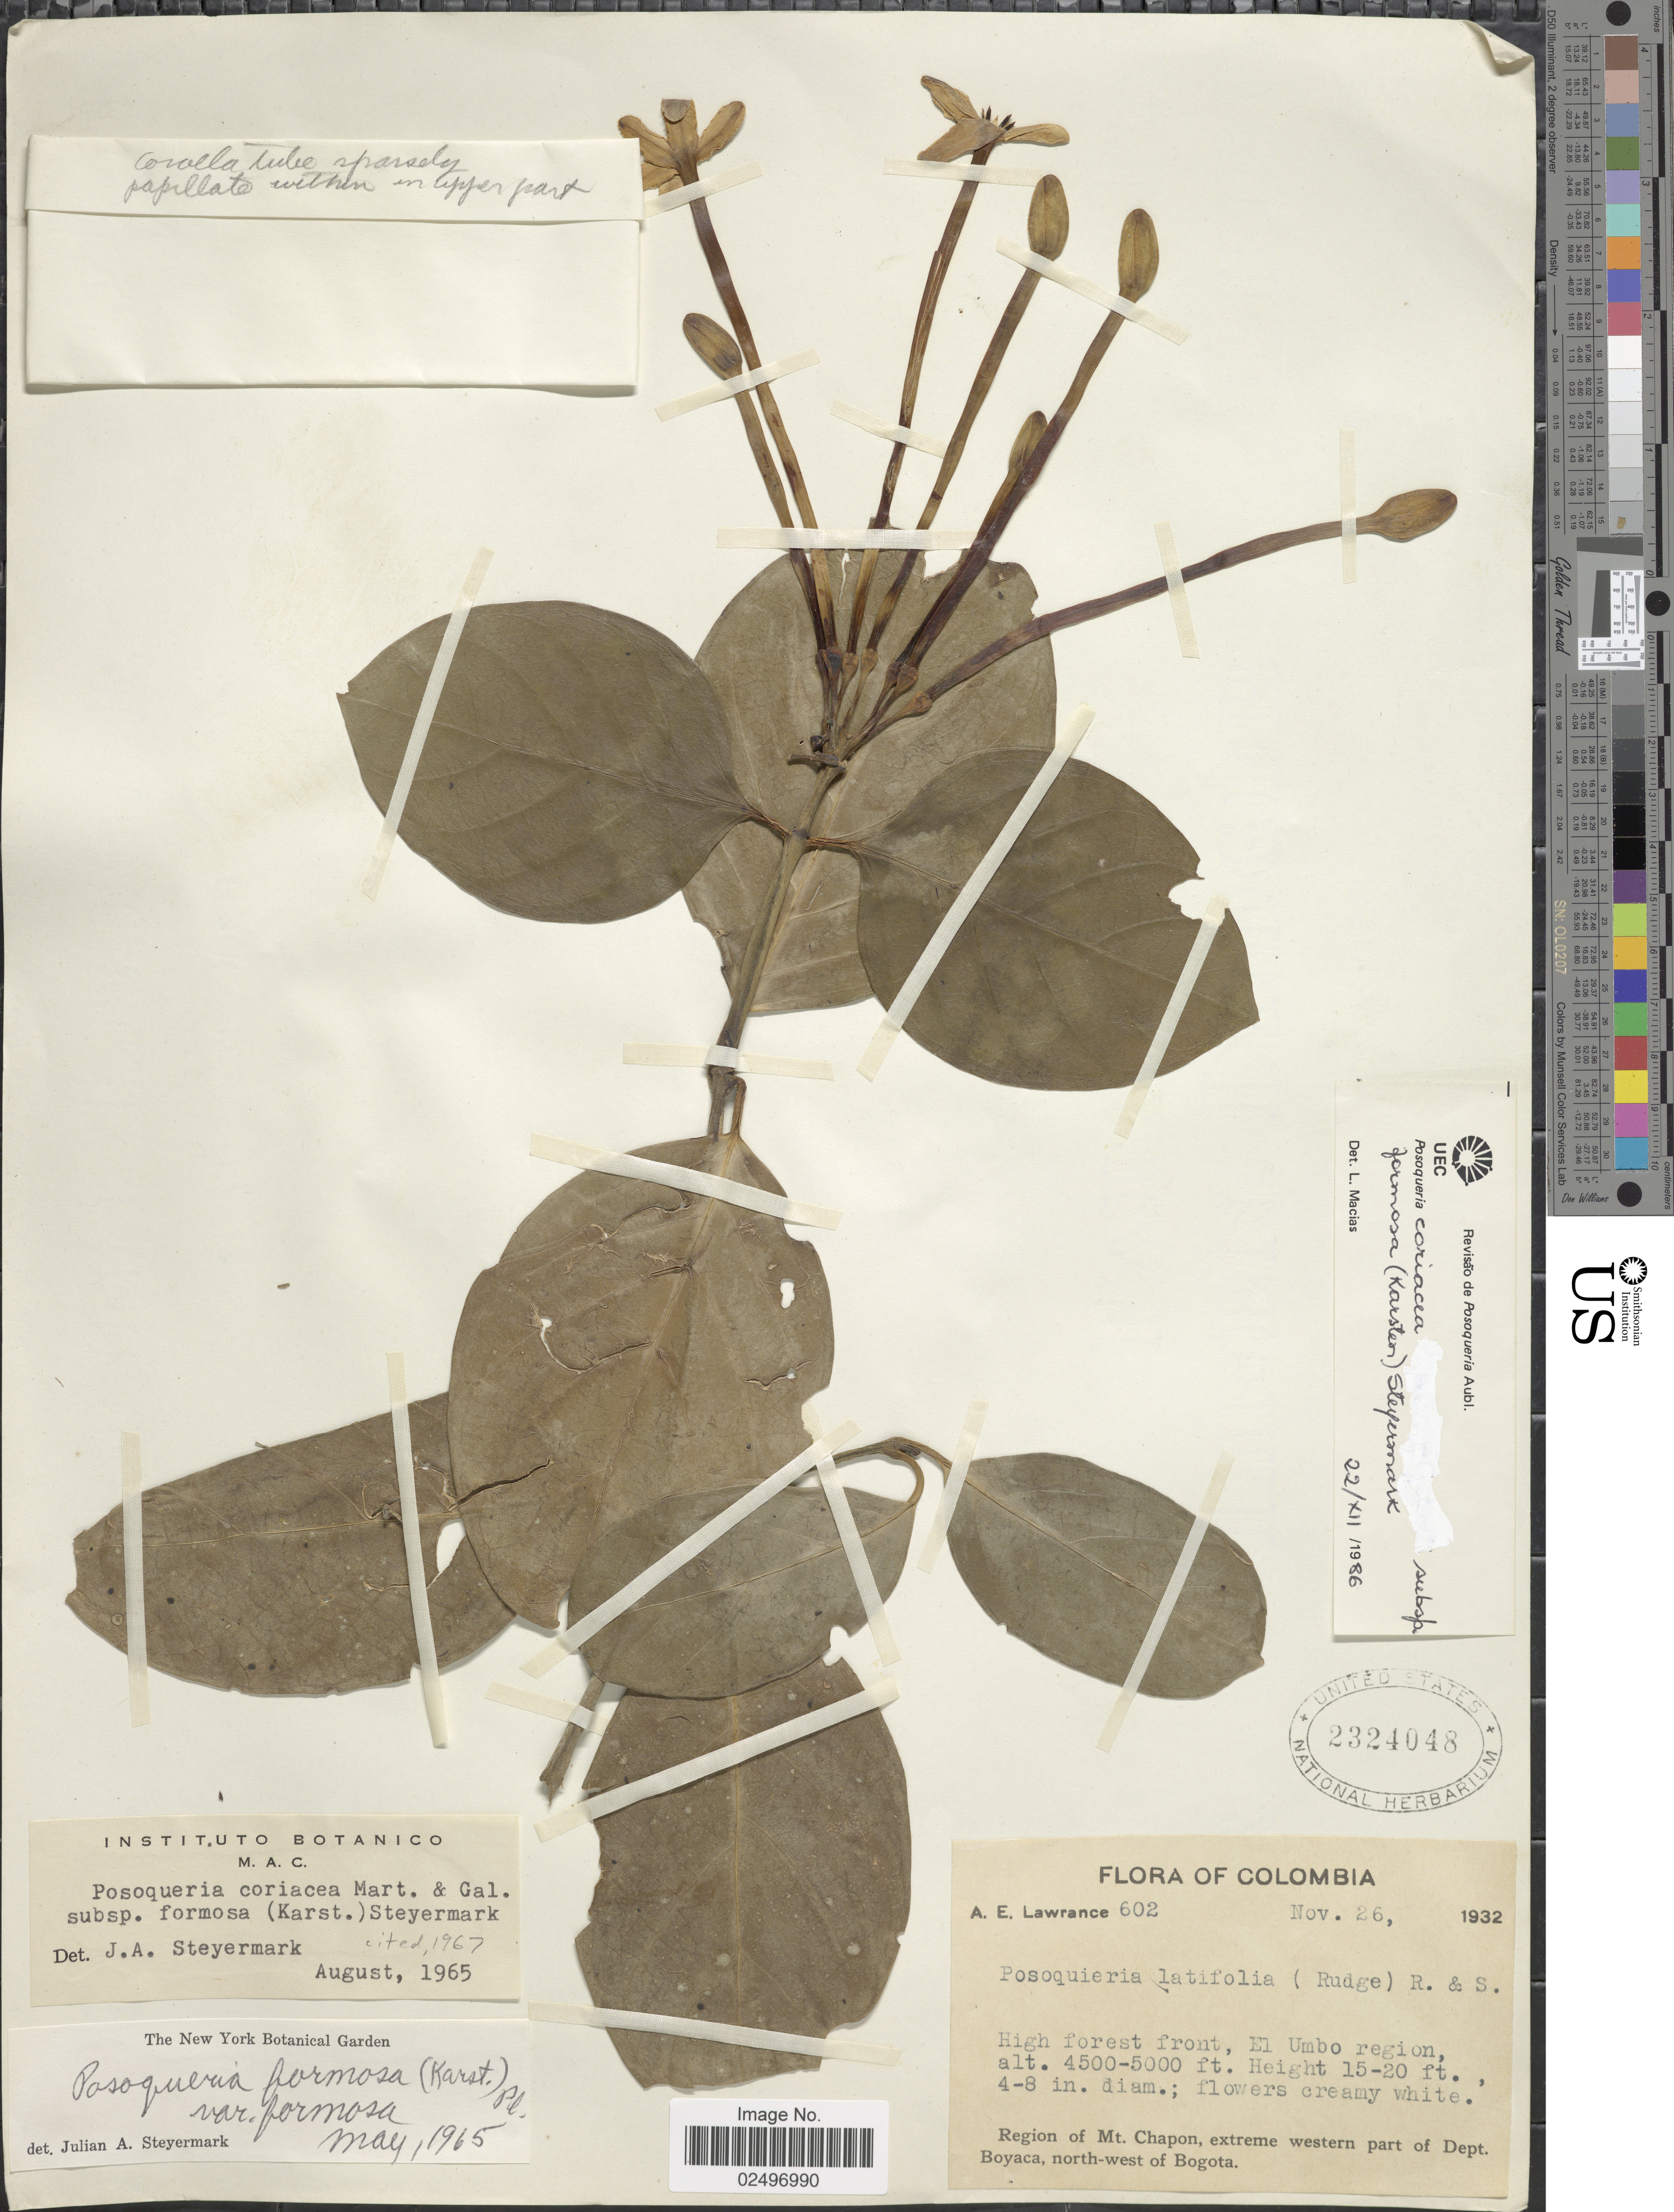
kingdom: Plantae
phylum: Tracheophyta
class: Magnoliopsida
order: Gentianales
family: Rubiaceae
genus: Posoqueria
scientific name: Posoqueria coriacea subsp. formosa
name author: M. Martens & Galeotti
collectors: A. Lawrance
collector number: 602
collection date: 1932-11-26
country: Colombia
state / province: Boyacá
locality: High forest front, El Umbo region, Region of Mt Chapon, extreme western part of Dept Boyaca, north-west of Bogota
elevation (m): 1372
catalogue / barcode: US 2324048